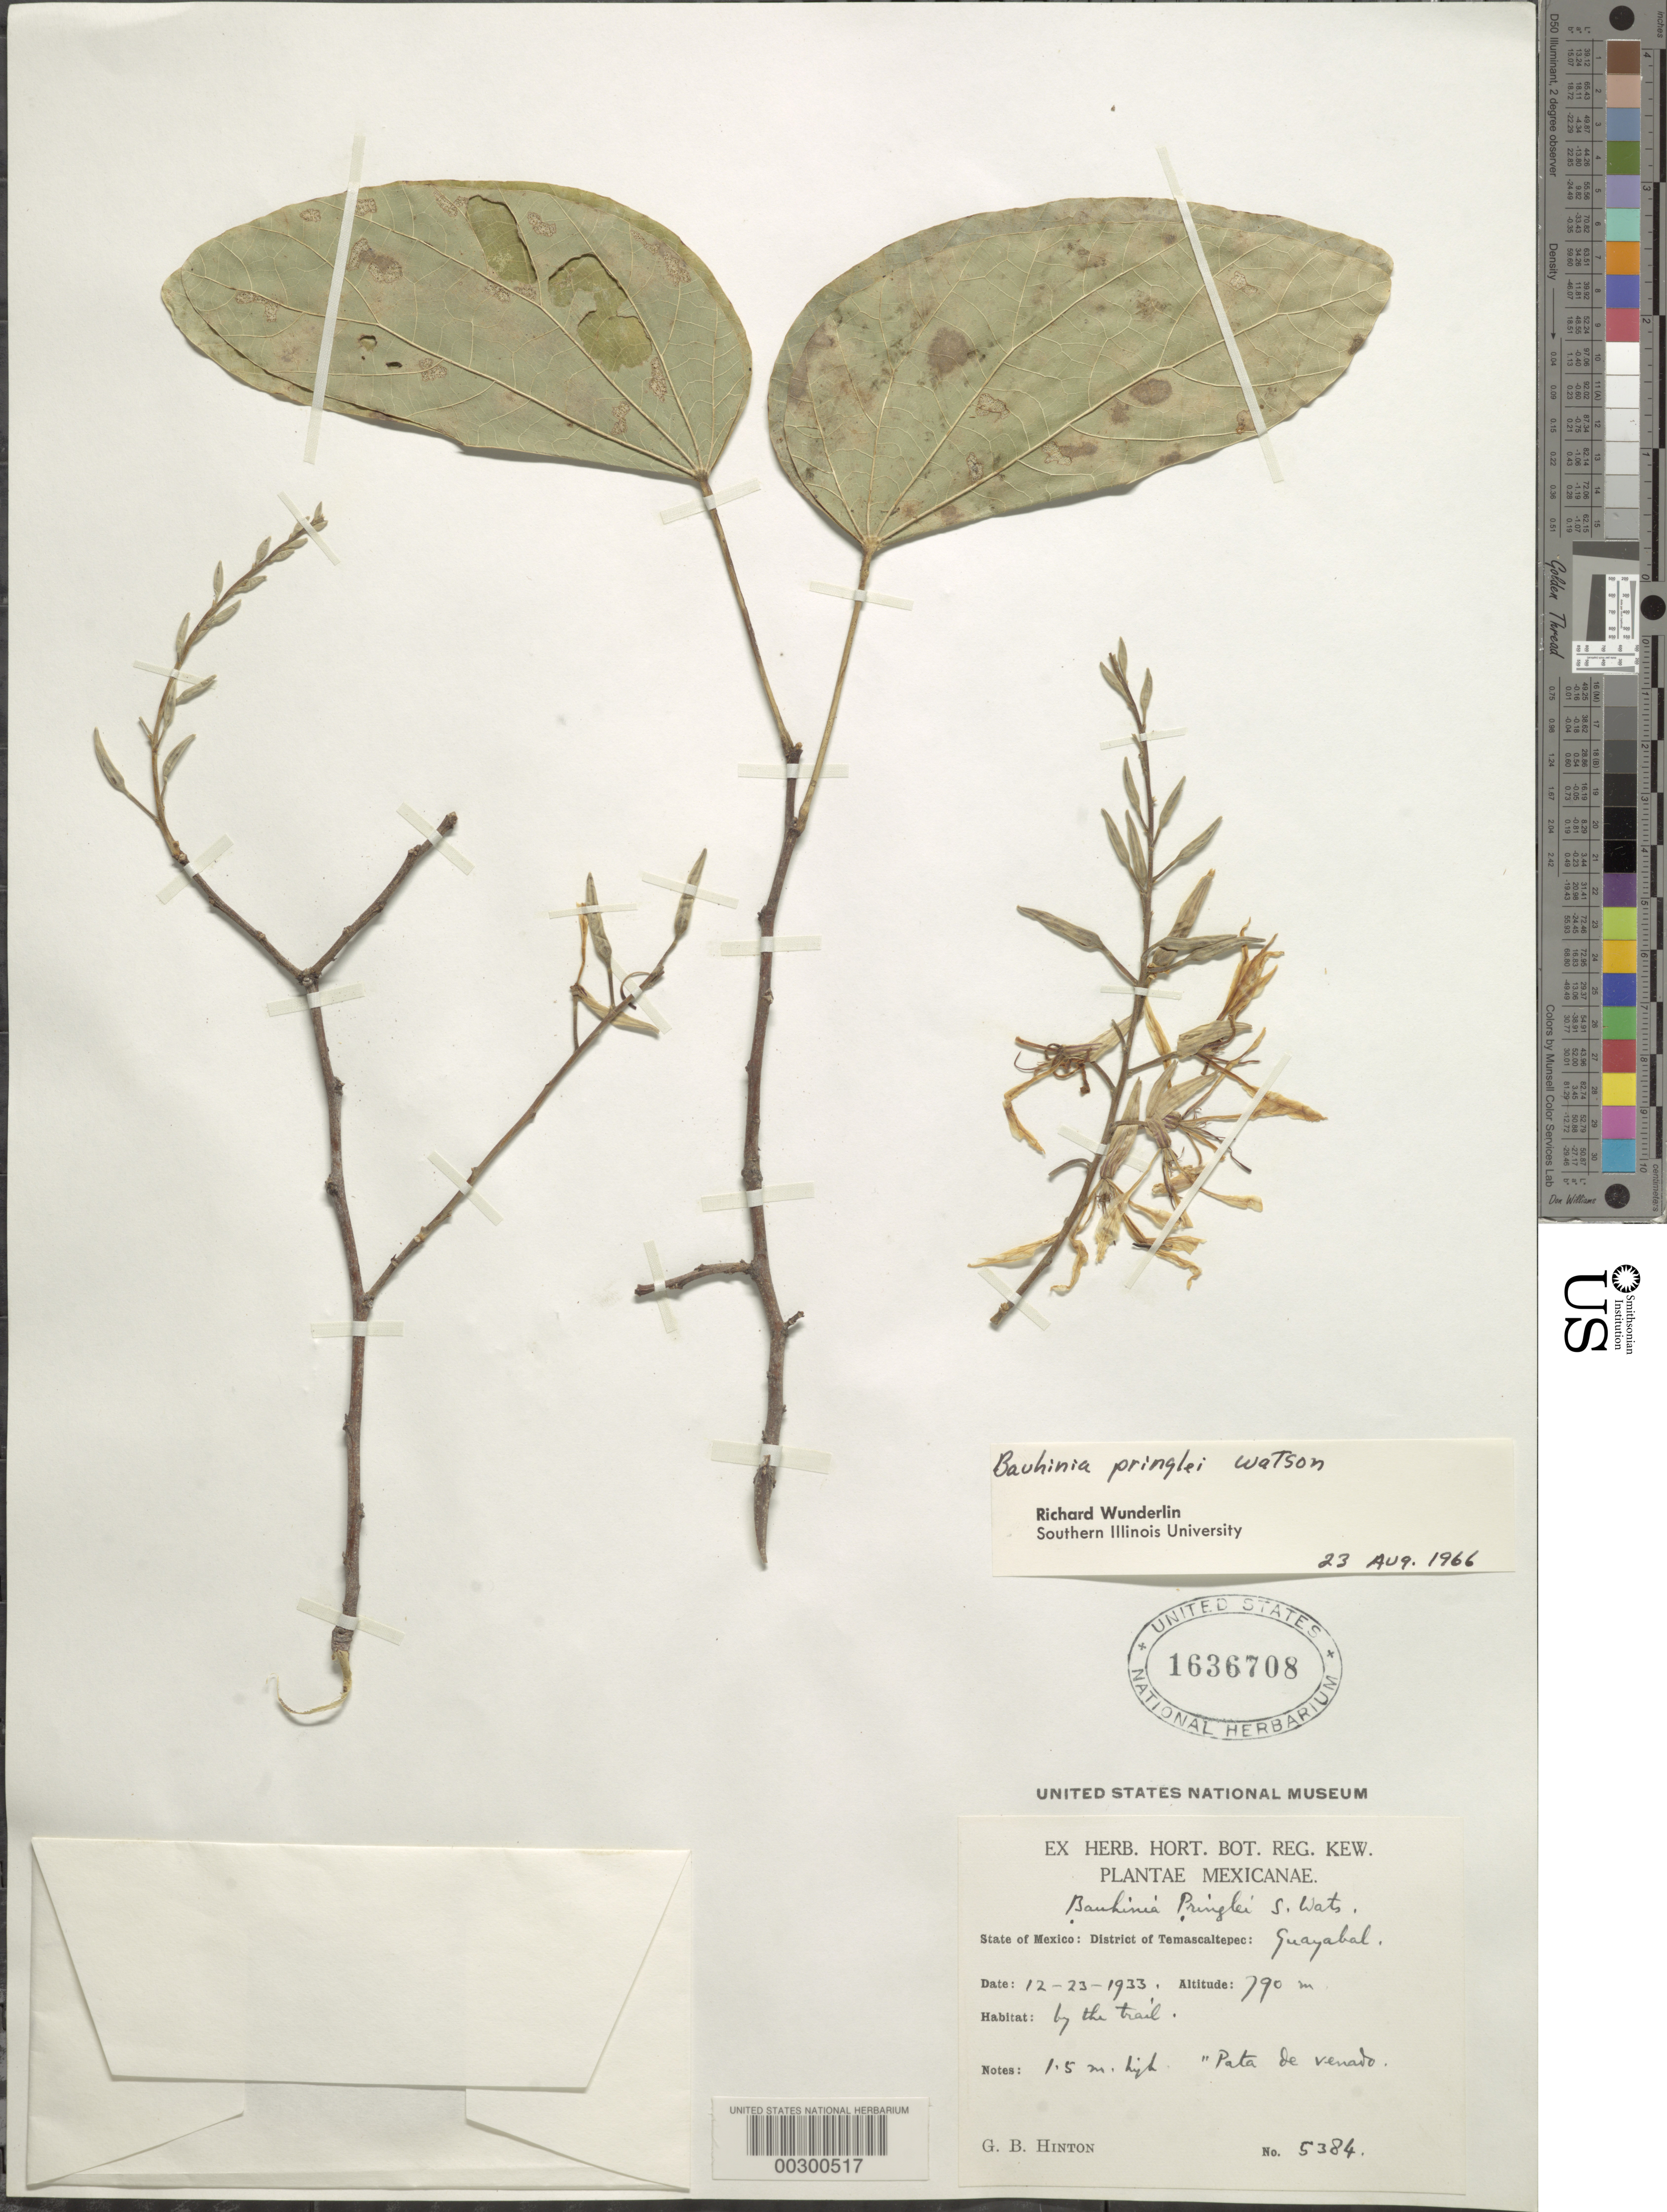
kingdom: Plantae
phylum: Tracheophyta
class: Magnoliopsida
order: Fabales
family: Fabaceae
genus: Bauhinia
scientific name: Bauhinia pringlei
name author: S. Watson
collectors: G. B. Hinton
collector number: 5384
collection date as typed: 23 Dec 1933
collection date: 1933-12-23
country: Mexico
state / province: México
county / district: Temascaltepec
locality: Guayabal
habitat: By the trail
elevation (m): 790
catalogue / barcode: US 1636708